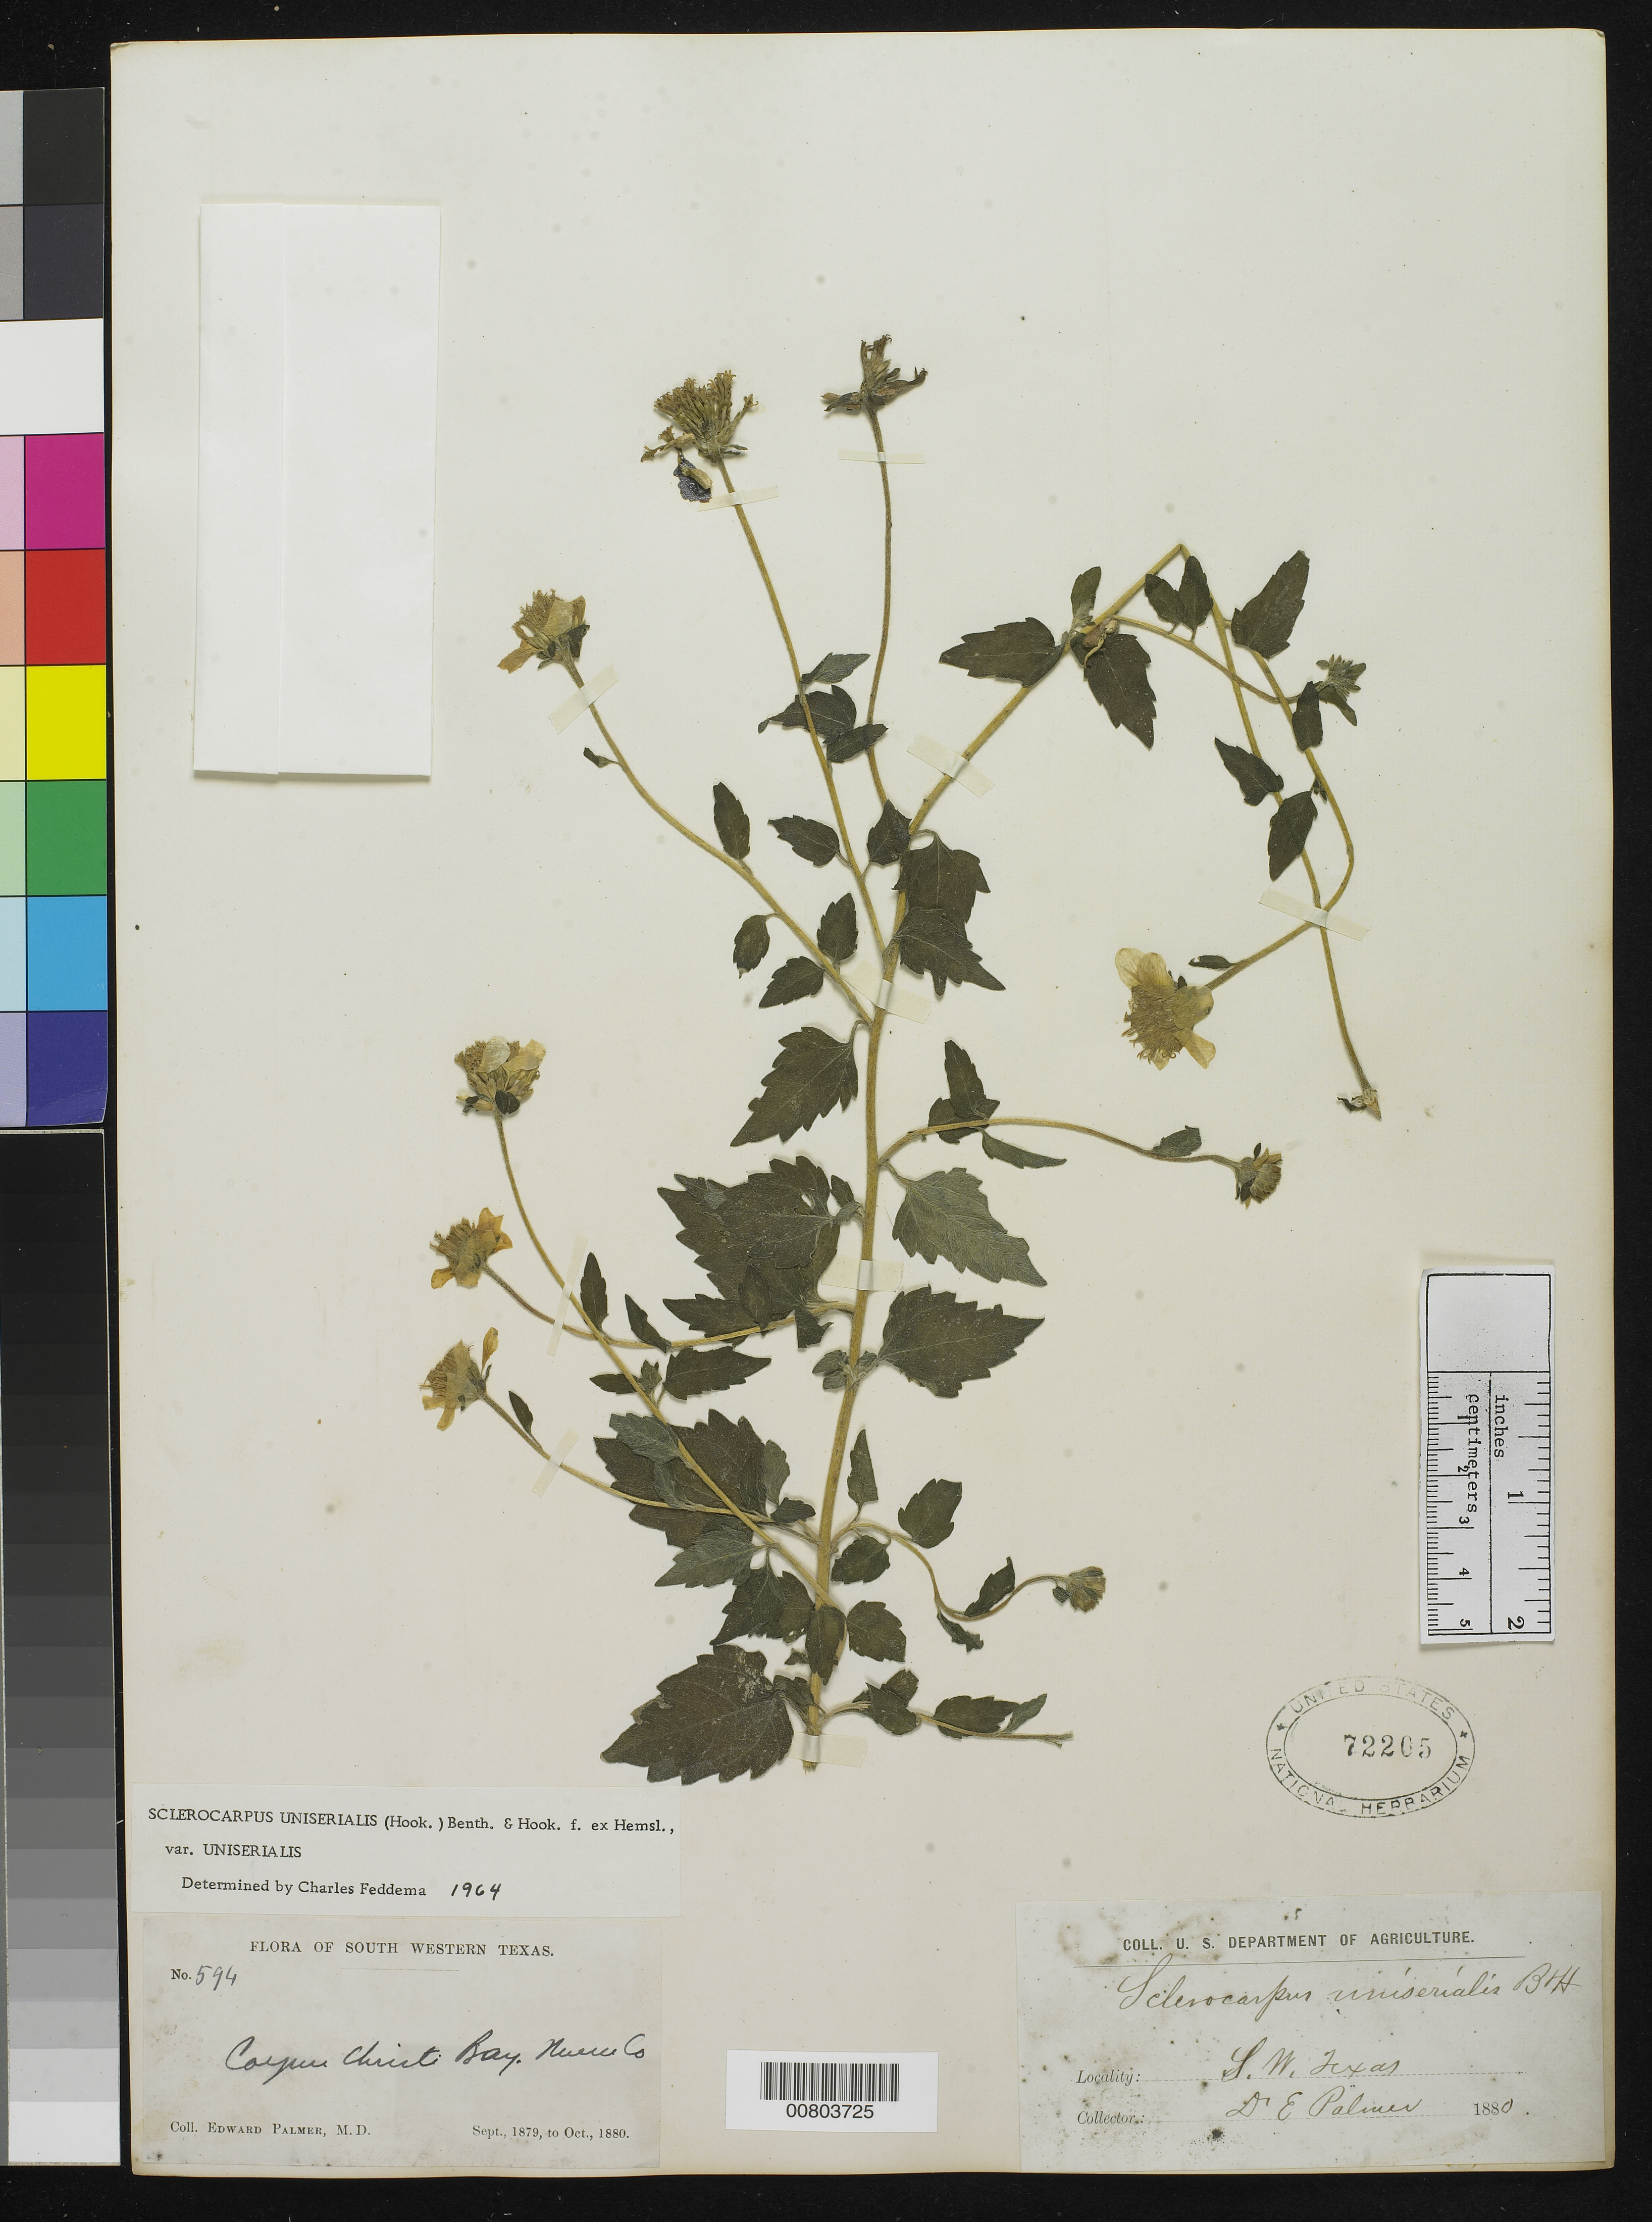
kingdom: Plantae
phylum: Tracheophyta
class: Magnoliopsida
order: Asterales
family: Asteraceae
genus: Sclerocarpus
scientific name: Sclerocarpus uniserialis var. uniserialis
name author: (Hook.) Benth. & Hook. f. ex Hemsl.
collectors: E. Palmer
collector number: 594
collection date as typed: Jan 1880 to -- Oct 1880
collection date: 1880-01/1880-10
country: United States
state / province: Texas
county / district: Nueces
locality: Corpus Christi Bay, Nueces County, SW Texas.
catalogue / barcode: US 72205